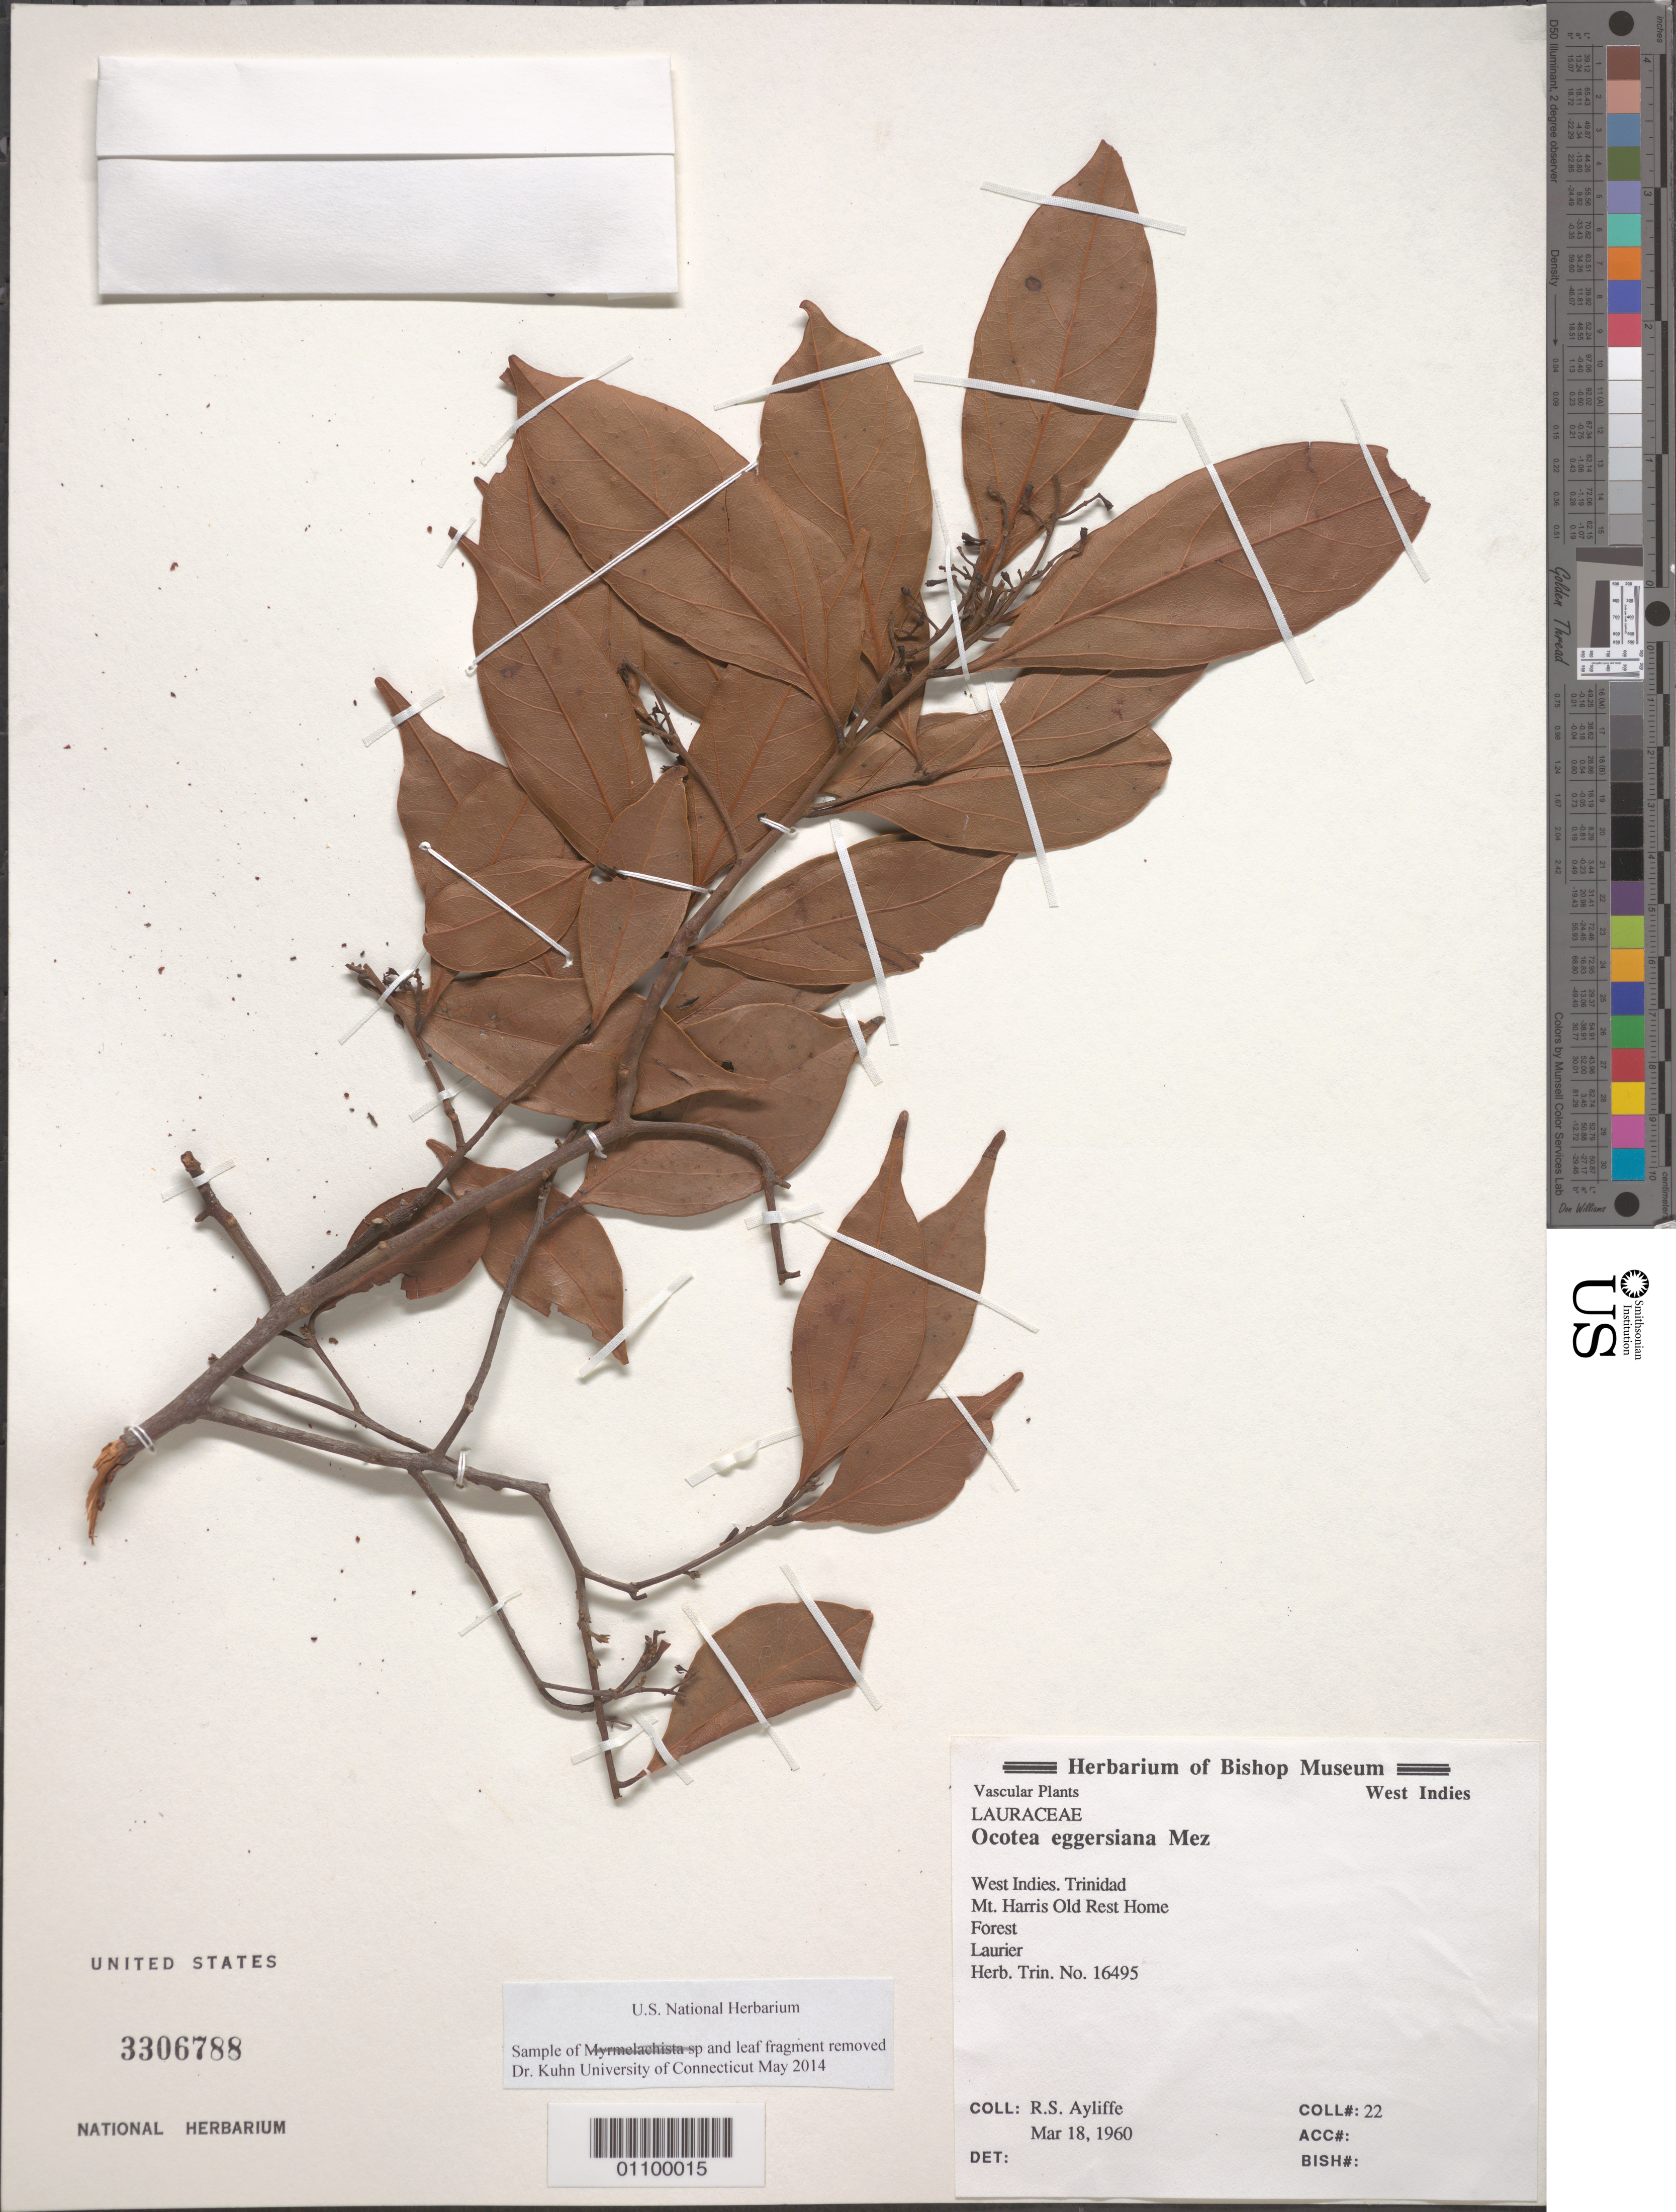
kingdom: Plantae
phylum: Tracheophyta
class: Magnoliopsida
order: Laurales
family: Lauraceae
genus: Ocotea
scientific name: Ocotea eggersiana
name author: Mez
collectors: R. Ayliffe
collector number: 22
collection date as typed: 18 Mar 1960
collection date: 1960-03-18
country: Trinidad and Tobago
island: Trinidad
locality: Mt. Harris Old Rest Home, Forest, Laurier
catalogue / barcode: US 3306788